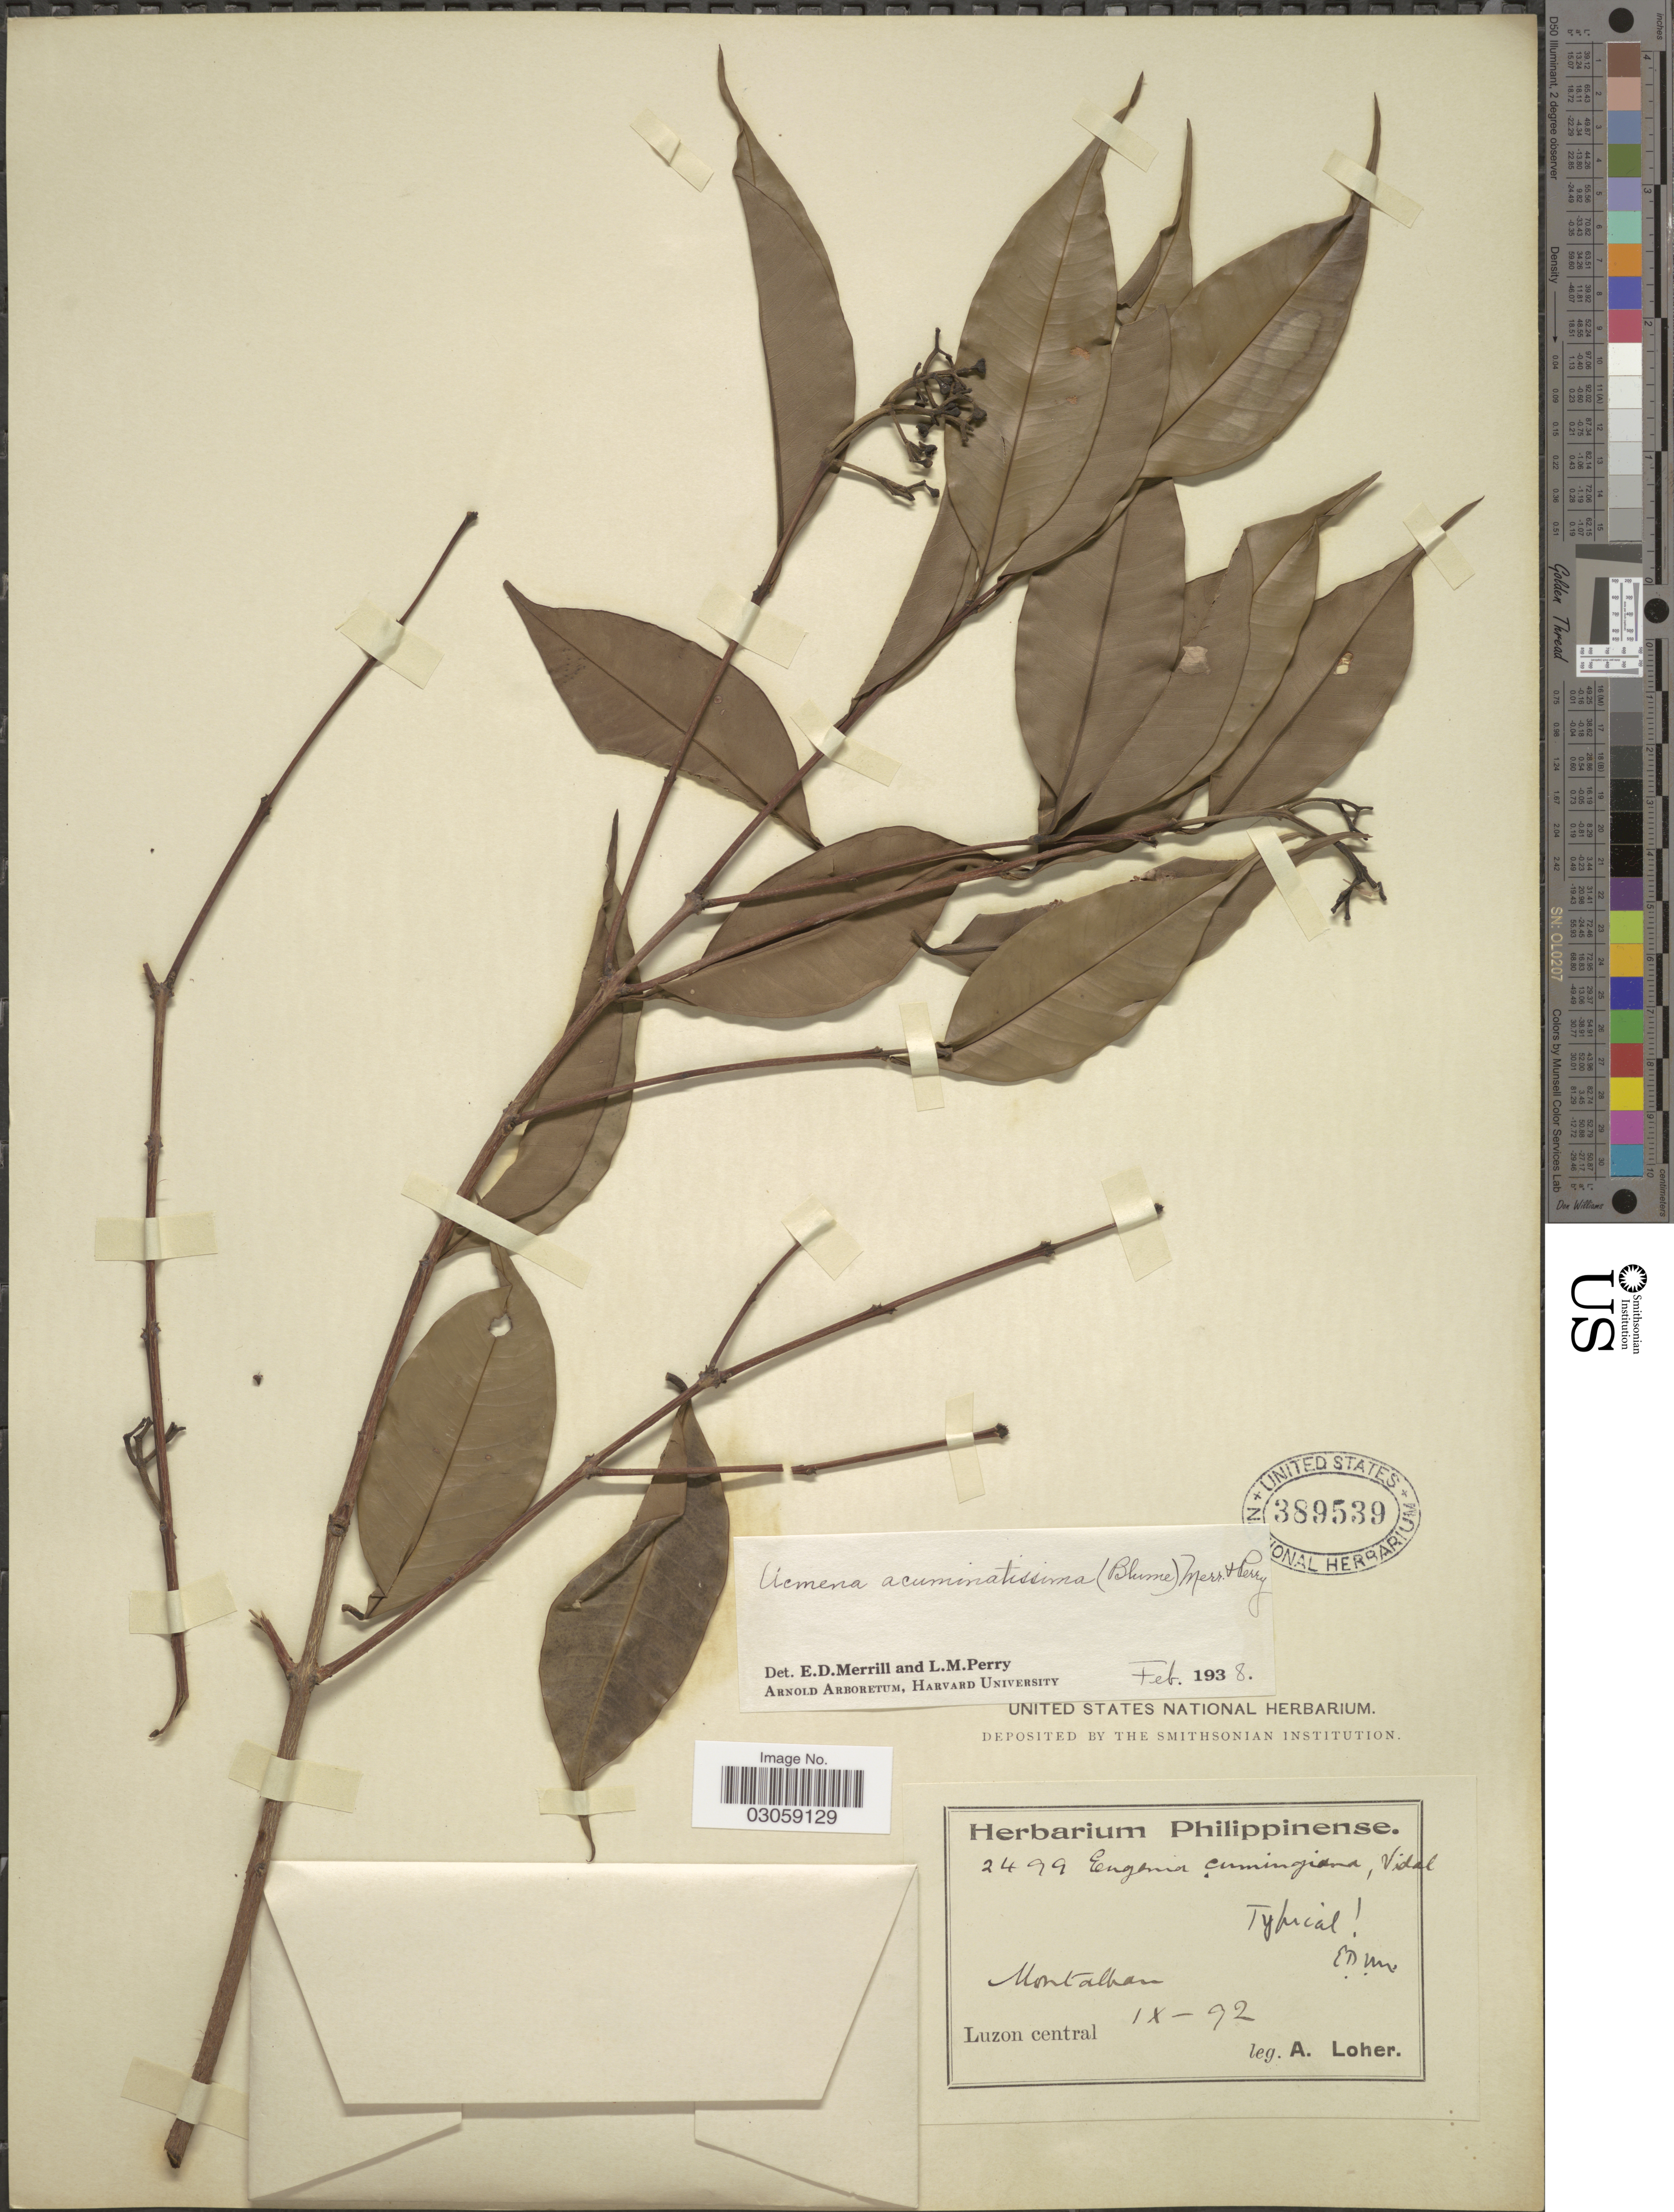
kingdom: Plantae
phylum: Tracheophyta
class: Magnoliopsida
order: Myrtales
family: Myrtaceae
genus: Syzygium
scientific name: Syzygium acuminatissimum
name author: (Blume) DC.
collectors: A. Loher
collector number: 2499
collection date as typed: Transcribed d/m/y: /9/92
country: Philippines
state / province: Central Luzon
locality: Montalban, Luzon central.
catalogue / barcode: US 389539